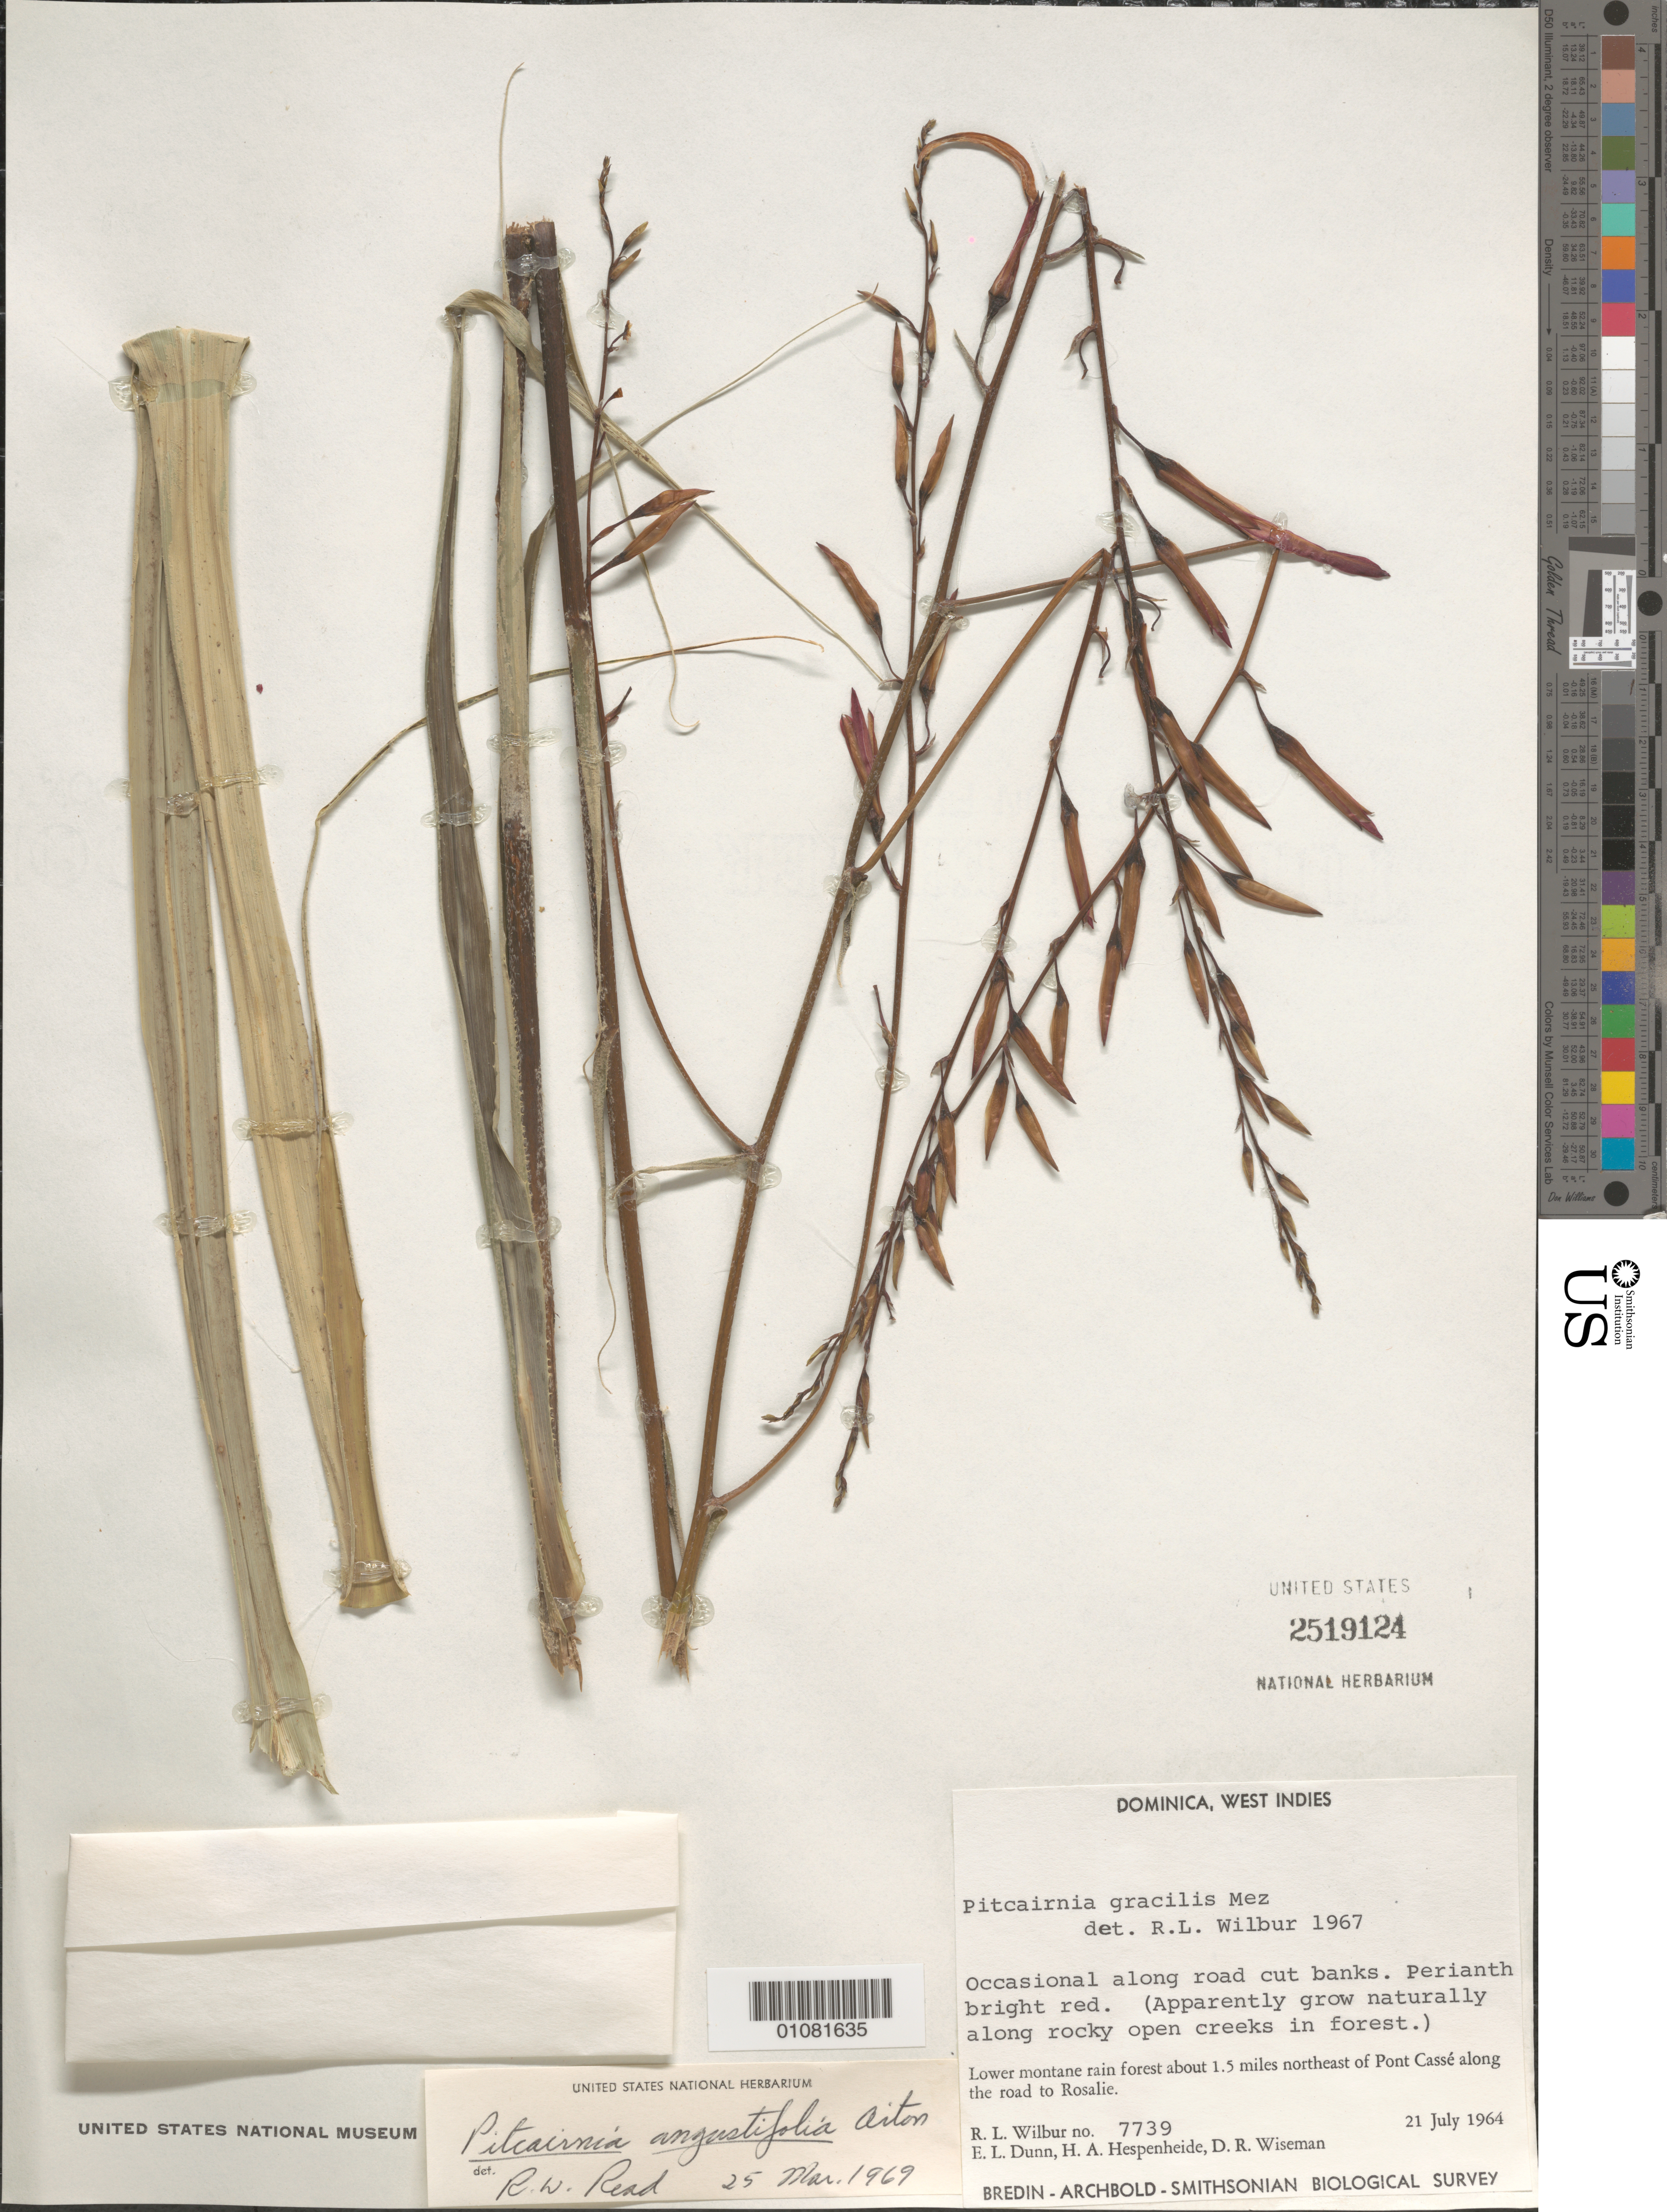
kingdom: Plantae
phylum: Tracheophyta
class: Liliopsida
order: Poales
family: Bromeliaceae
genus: Pitcairnia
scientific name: Pitcairnia angustifolia var. angustifolia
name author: Sol. ex Aiton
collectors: R. L. Wilbur, E. Dunn, E. Hespenheide & D. R. Wiseman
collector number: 7739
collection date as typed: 21 Jul 1964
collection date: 1964-07-21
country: Dominica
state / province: St. Paul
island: Dominica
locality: About 1.5 miles NE of Pont Cassé along the road to Rosalie.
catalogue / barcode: US 2519124